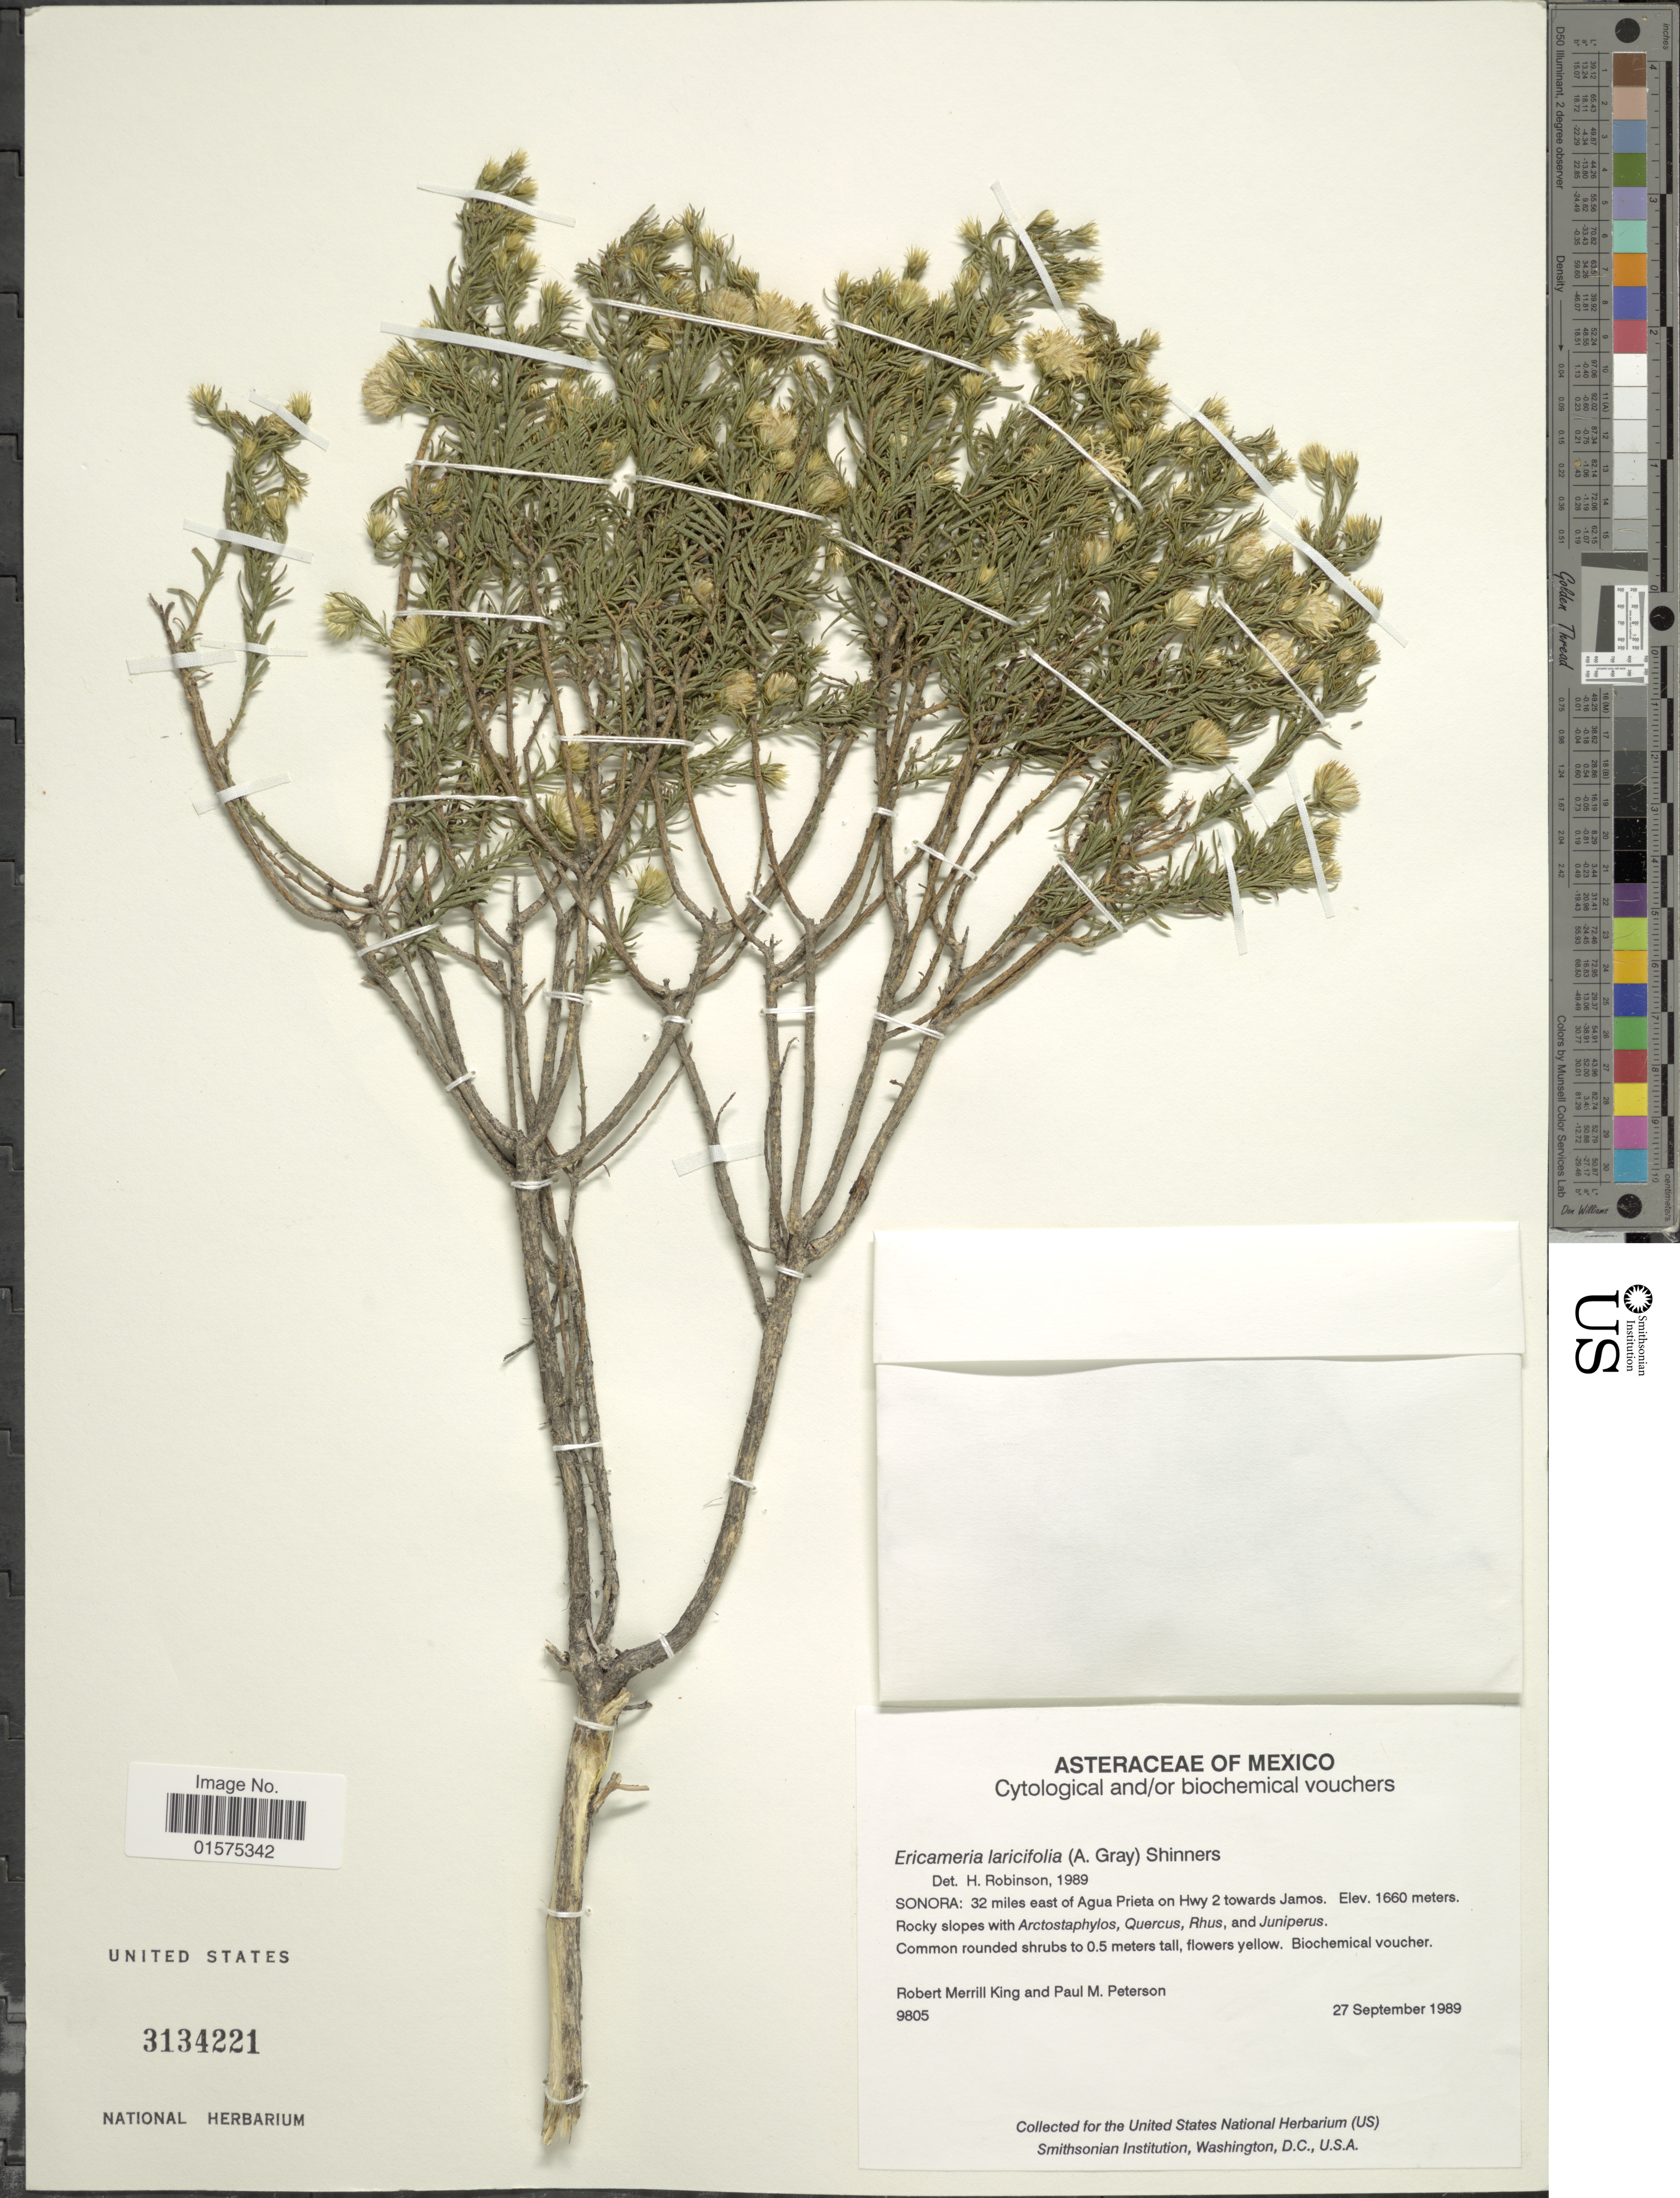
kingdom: Plantae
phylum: Tracheophyta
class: Magnoliopsida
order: Asterales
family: Asteraceae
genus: Ericameria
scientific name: Ericameria laricifolia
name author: (A. Gray) Shinners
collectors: R. M. King & P. M. Peterson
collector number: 9805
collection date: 1989-09-27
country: Mexico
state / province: Sonora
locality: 32 miles east of Agua Prieta on Hwy 2 towards Jamos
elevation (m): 1660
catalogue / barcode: US 3134221